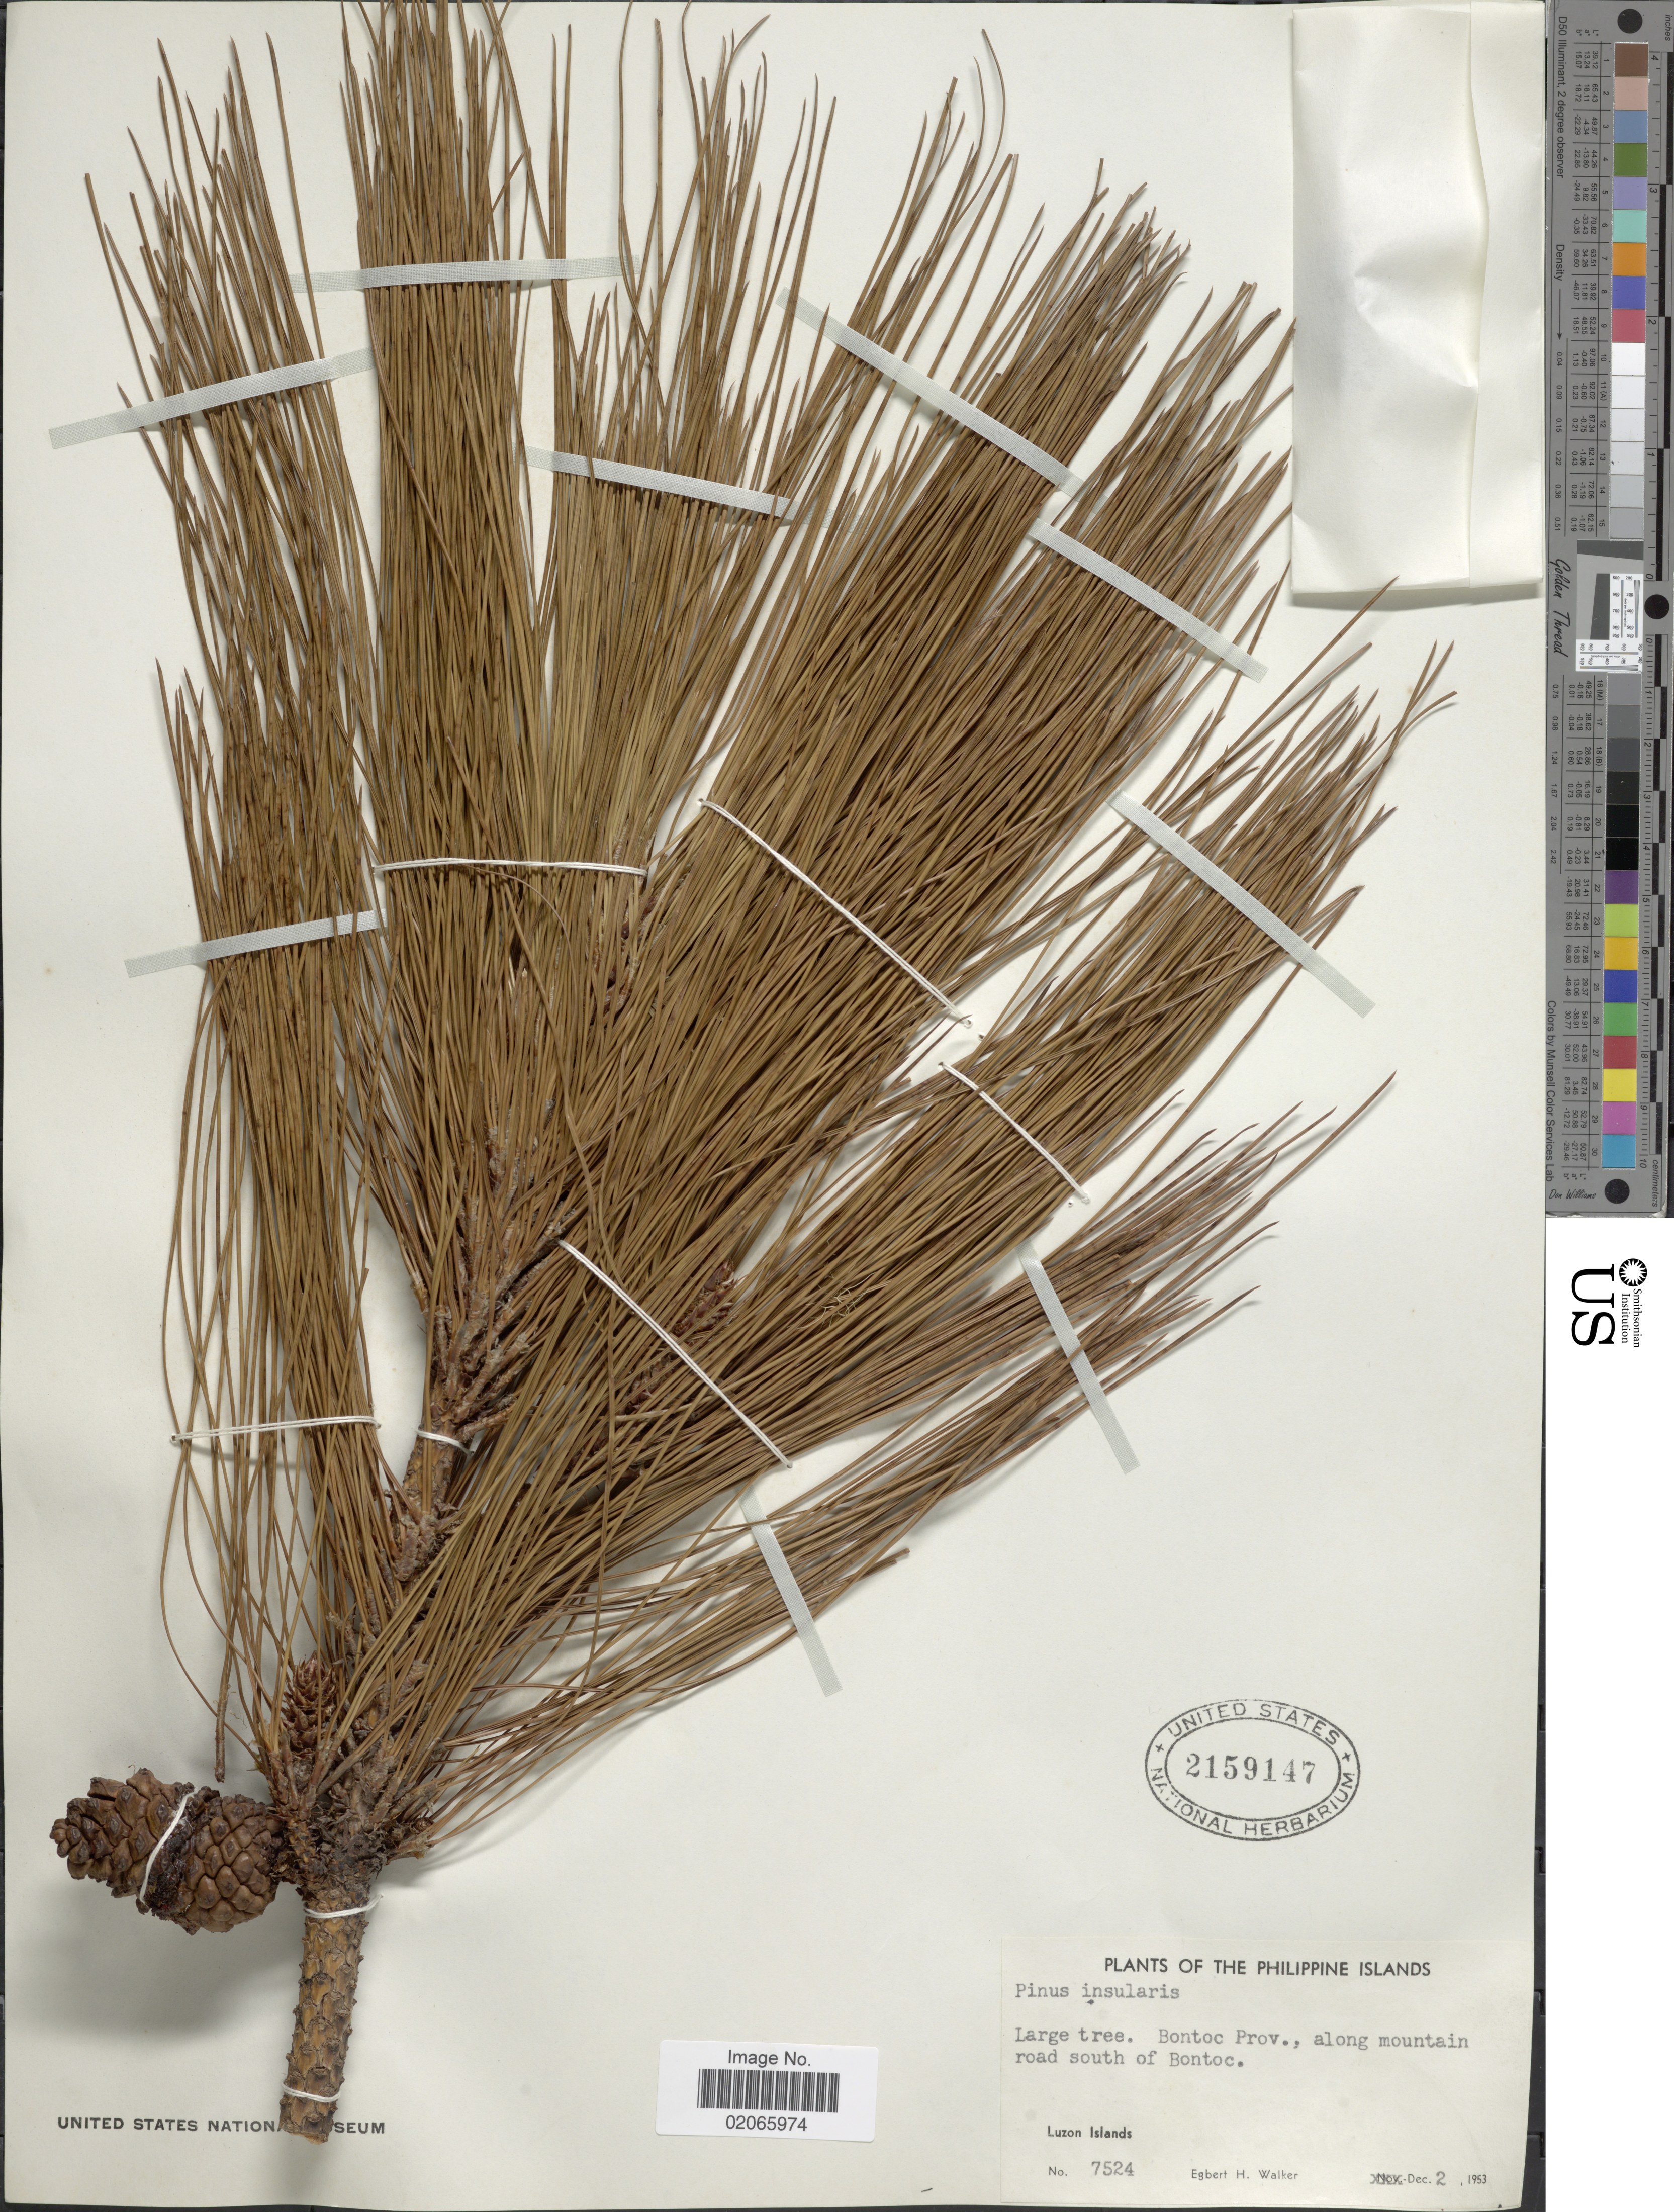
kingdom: Plantae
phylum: Tracheophyta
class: Pinopsida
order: Pinales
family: Pinaceae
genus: Pinus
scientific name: Pinus insularis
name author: Endl.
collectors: E. H. Walker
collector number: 7524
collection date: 1953-12-02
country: Philippines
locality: Bontoc Prov., along mountain road south of Bontoc. Luzon Islands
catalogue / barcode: US 2159147